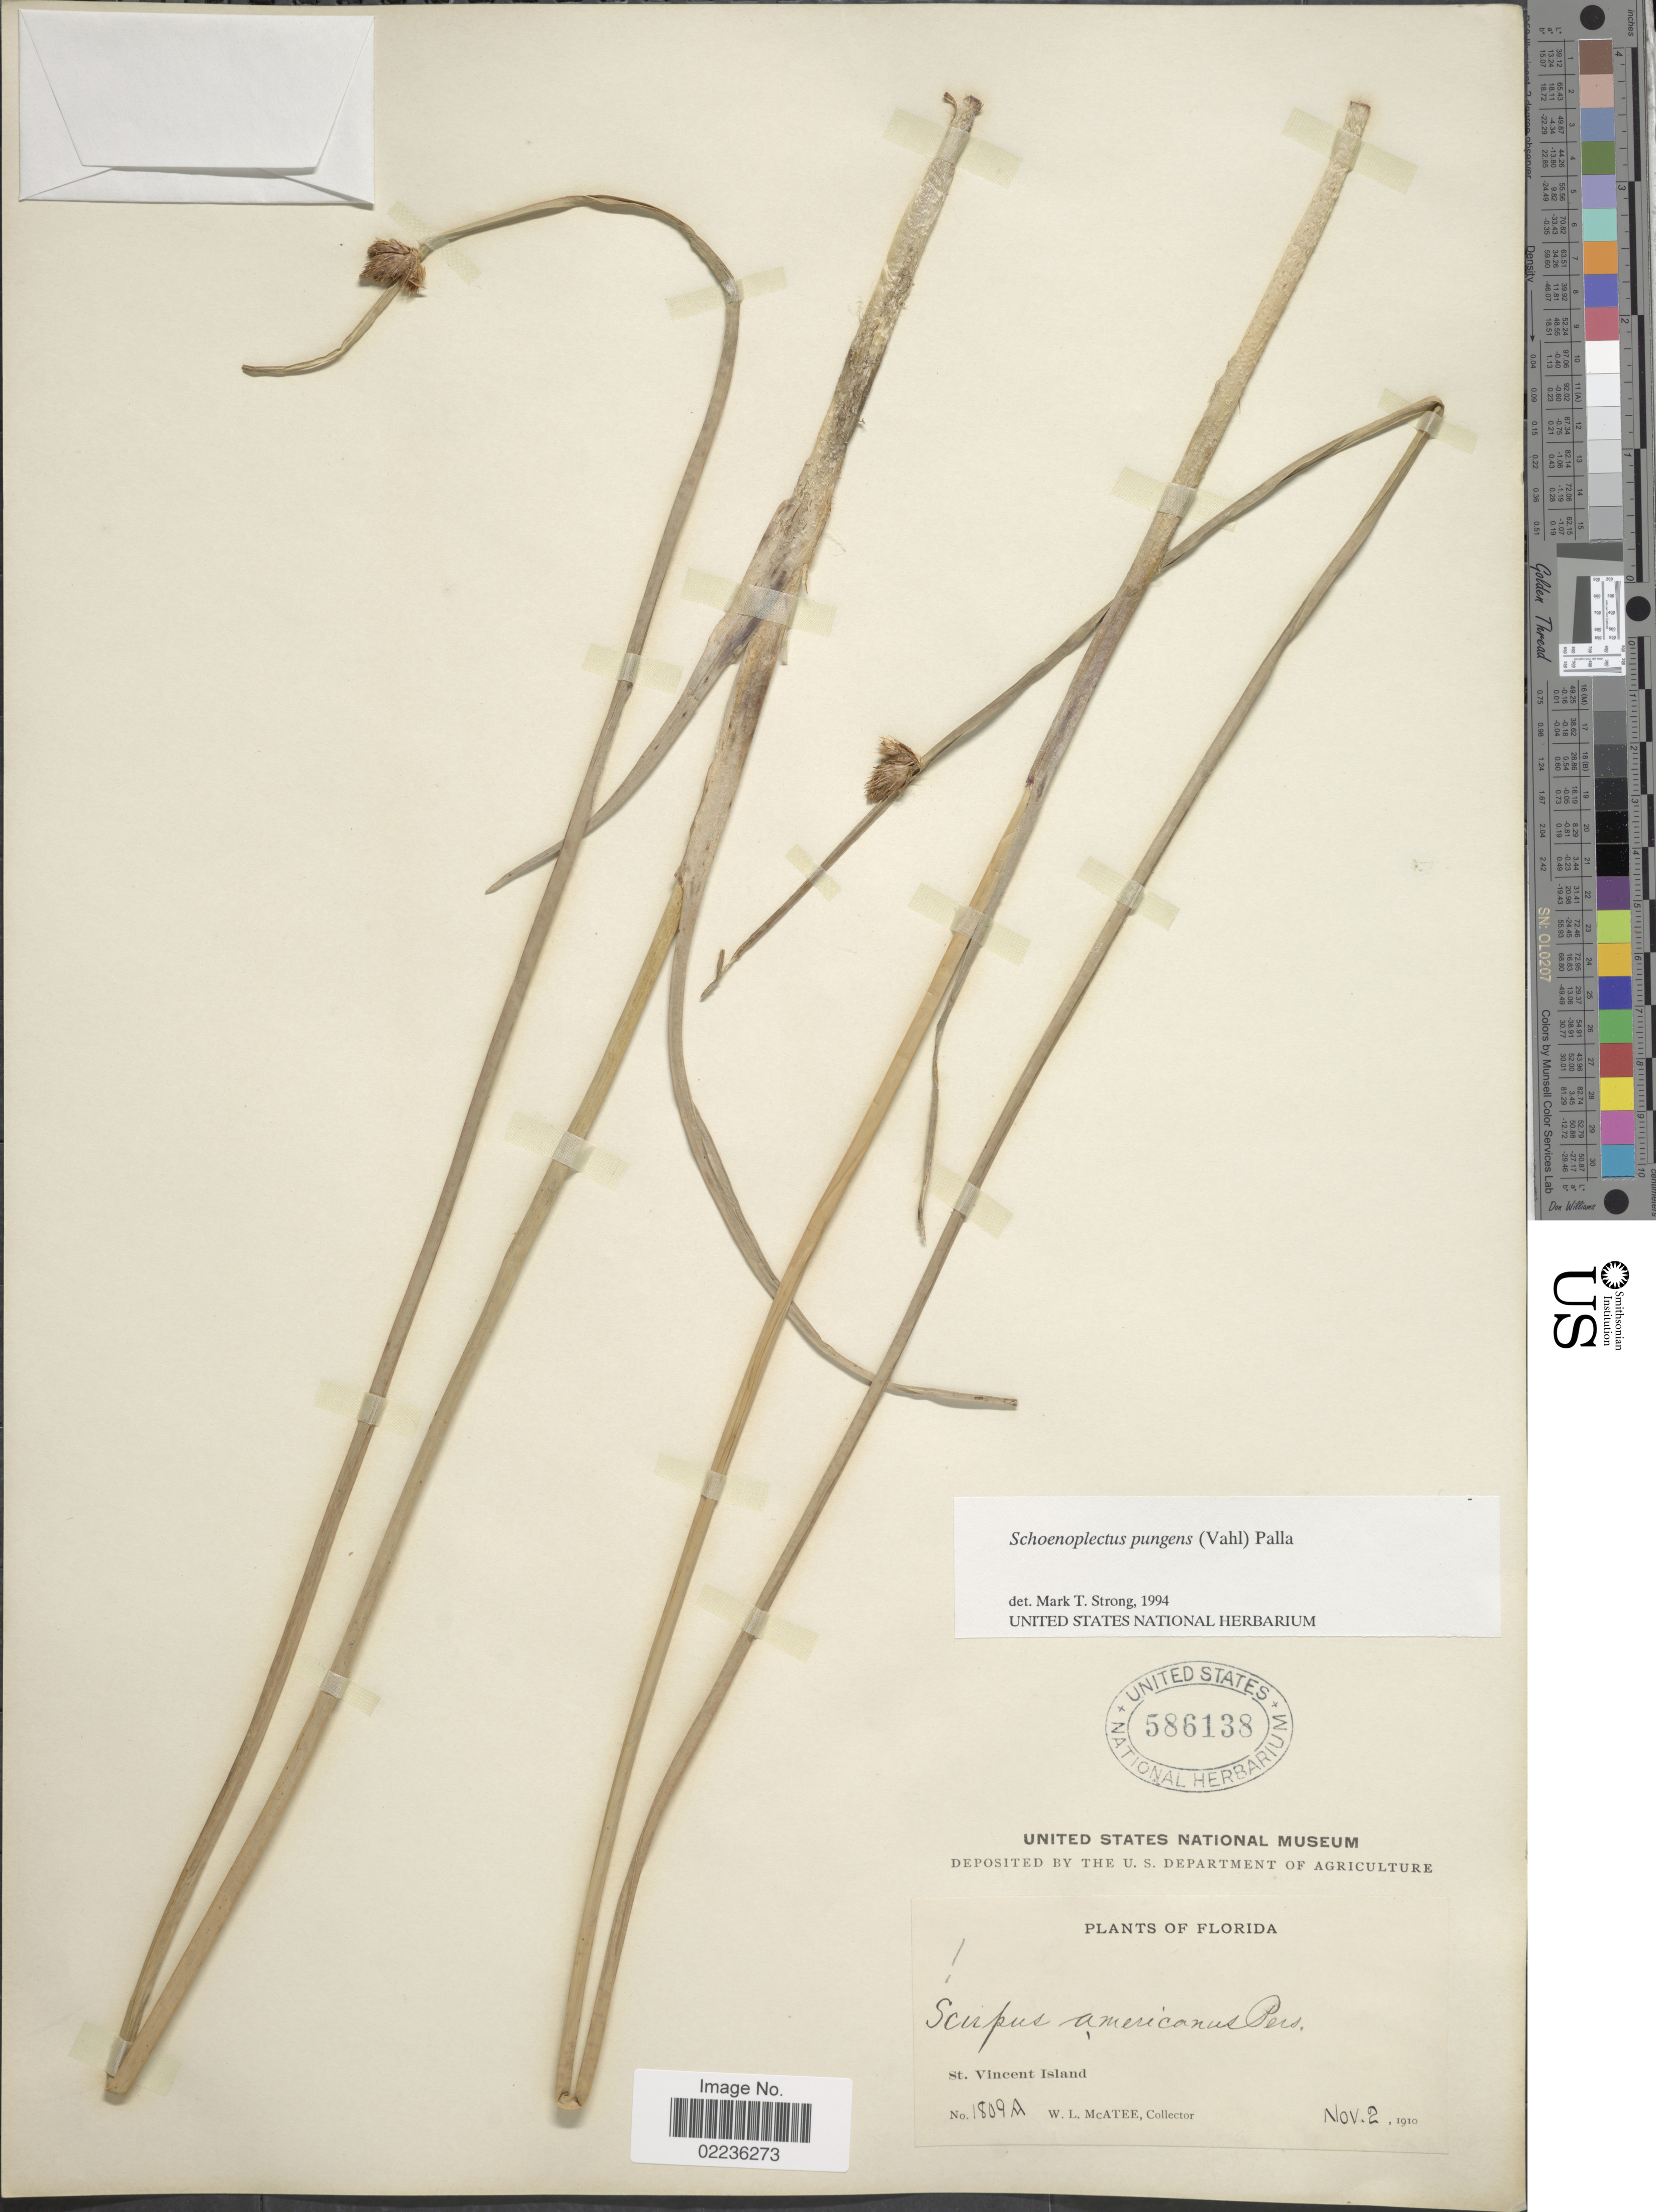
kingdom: Plantae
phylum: Tracheophyta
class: Liliopsida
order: Poales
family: Cyperaceae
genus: Schoenoplectus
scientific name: Schoenoplectus pungens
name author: (Vahl) Palla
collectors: W. McAtee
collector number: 1809A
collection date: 1910-11-02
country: United States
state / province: Florida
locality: St. Vincent Island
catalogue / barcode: US 586138